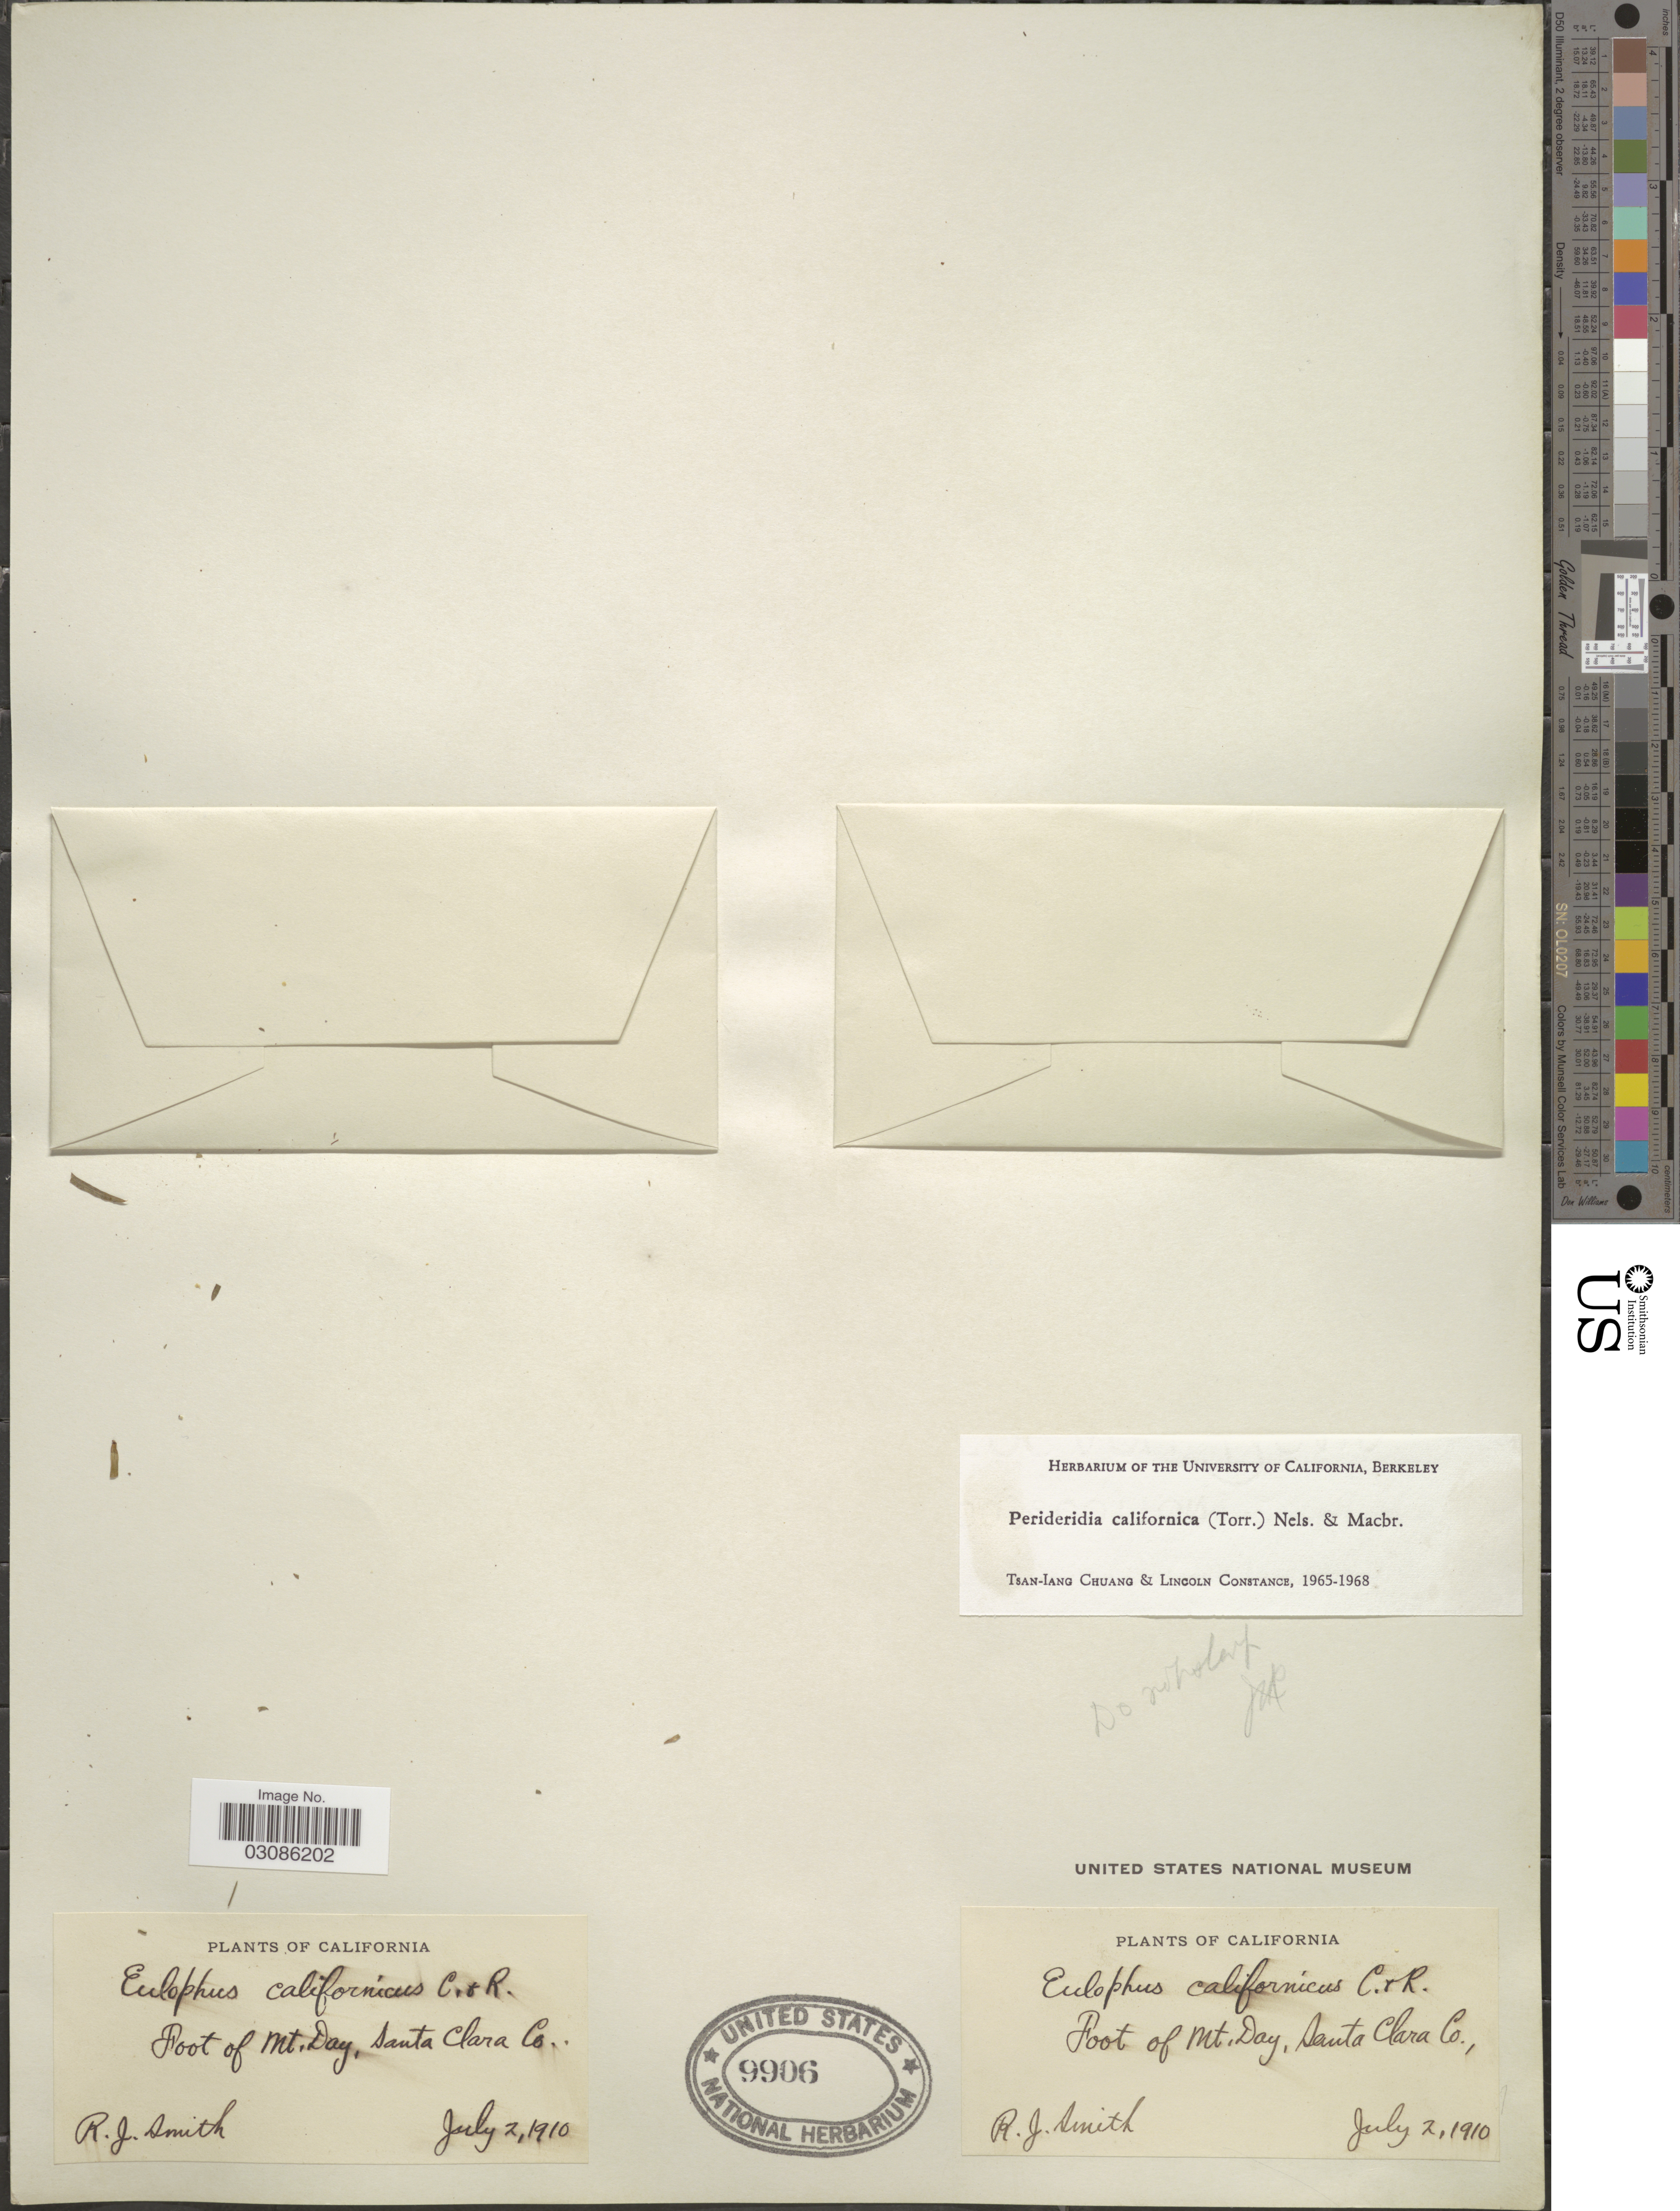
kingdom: Plantae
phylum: Tracheophyta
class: Magnoliopsida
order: Apiales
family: Apiaceae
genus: Perideridia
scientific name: Perideridia californica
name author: (Torr.) A. Nelson & J.F. Macbr.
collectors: R. J. Smith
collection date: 1910-07-02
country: United States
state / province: California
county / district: Santa Clara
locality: Foot of Mt. Day, Santa Clara Co.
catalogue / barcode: US 9906